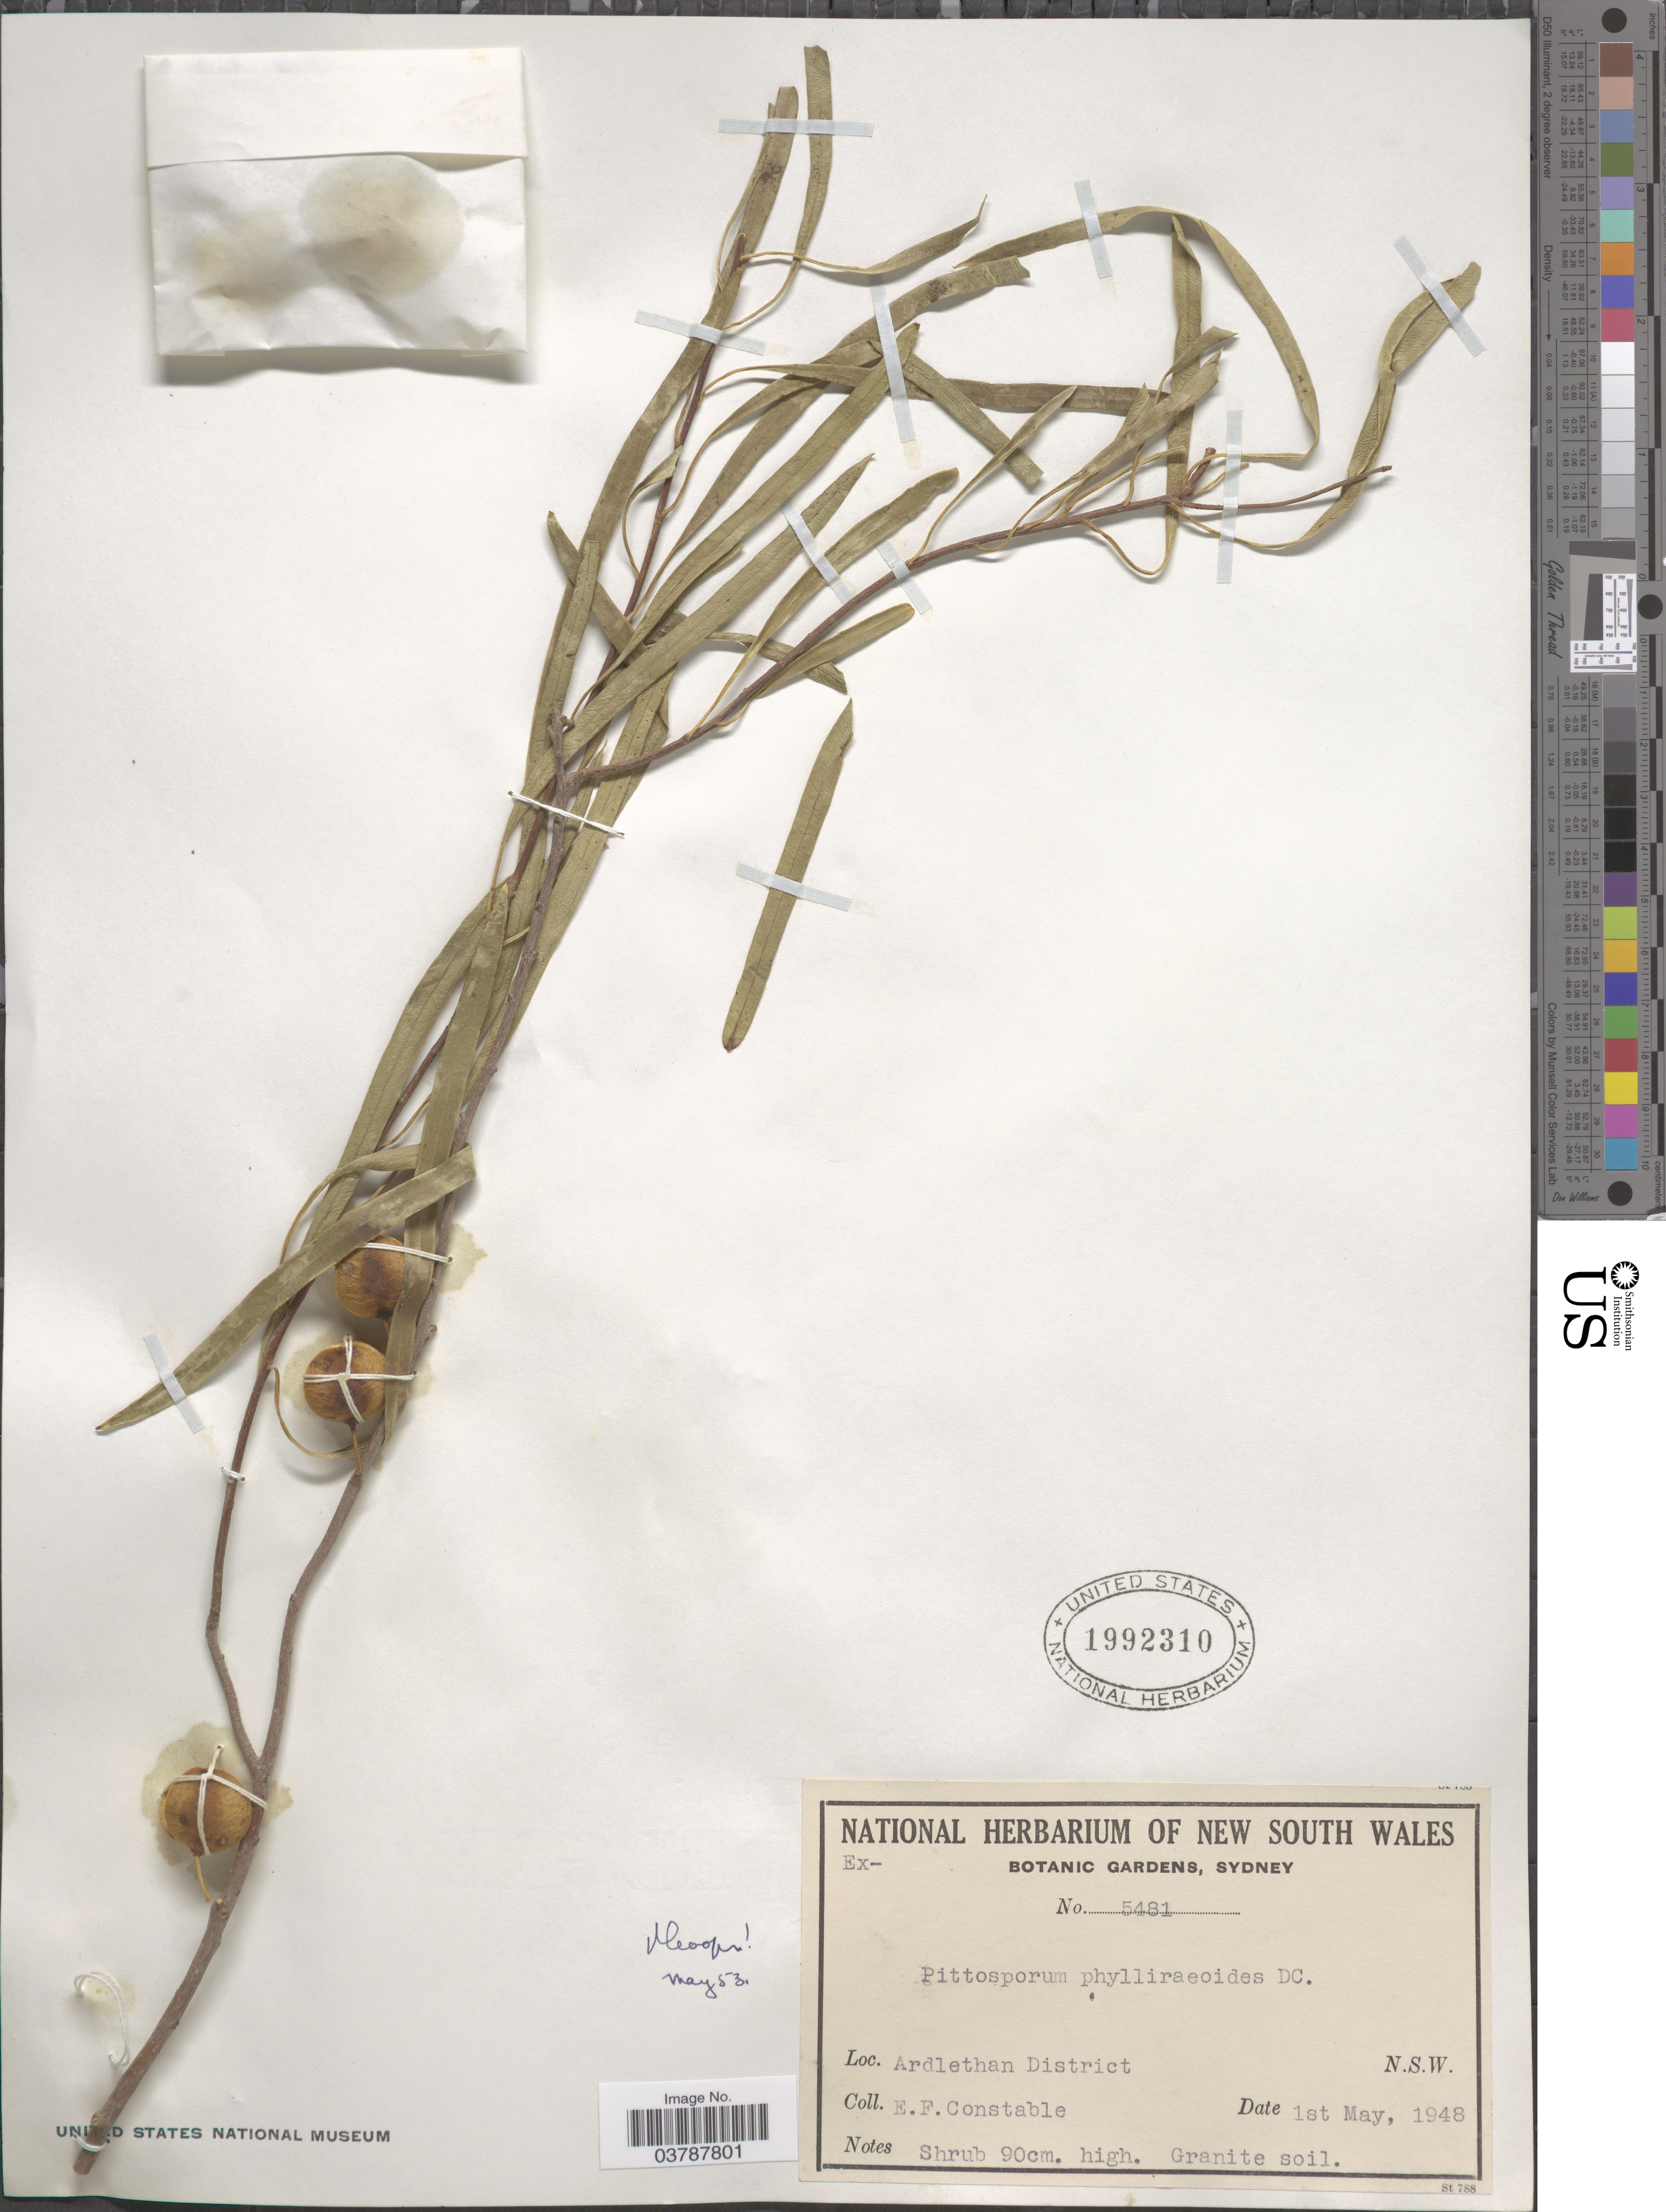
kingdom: Plantae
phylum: Tracheophyta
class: Magnoliopsida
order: Apiales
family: Pittosporaceae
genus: Pittosporum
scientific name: Pittosporum phillyreoides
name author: DC.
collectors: E. F. Constable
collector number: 5481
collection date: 1948-05-01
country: Australia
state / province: New South Wales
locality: Ardlethan District.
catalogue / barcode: US 1992310